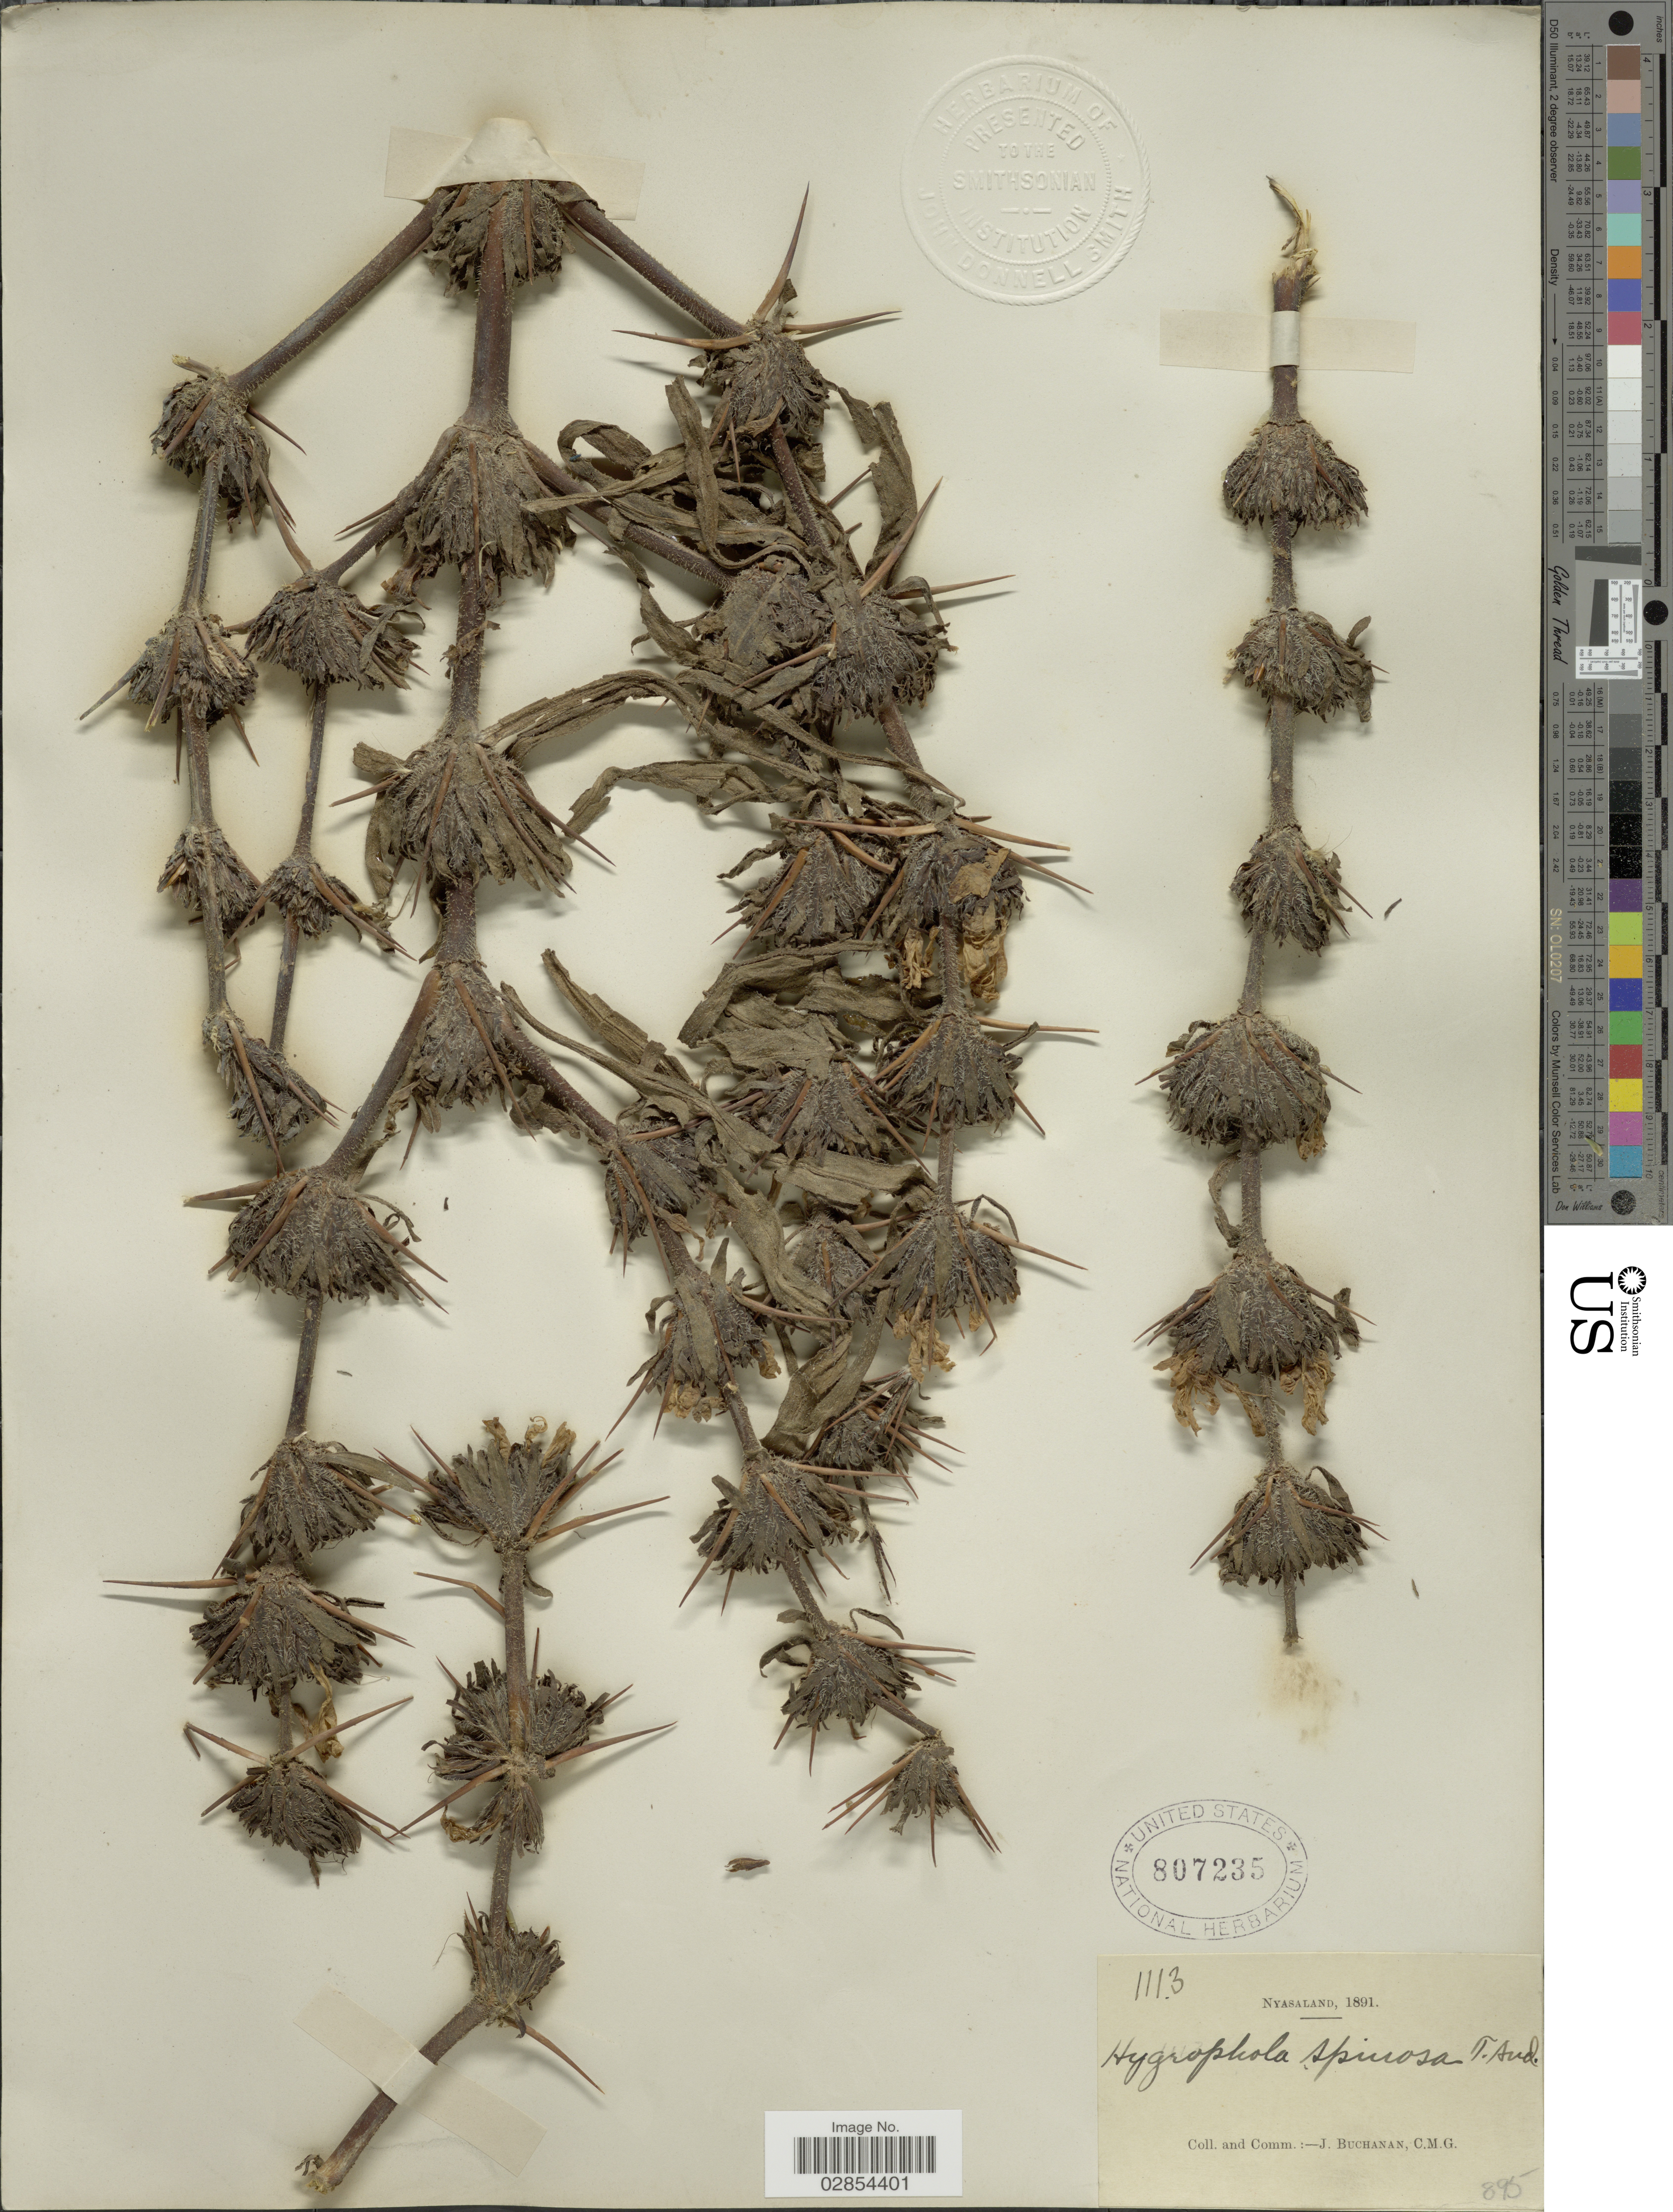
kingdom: Plantae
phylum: Tracheophyta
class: Magnoliopsida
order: Lamiales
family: Acanthaceae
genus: Hygrophila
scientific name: Hygrophila spinosa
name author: T. Anderson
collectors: J. Buchanan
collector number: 1113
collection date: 1891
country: Malawi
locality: Nyasaland.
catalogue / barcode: US 807235